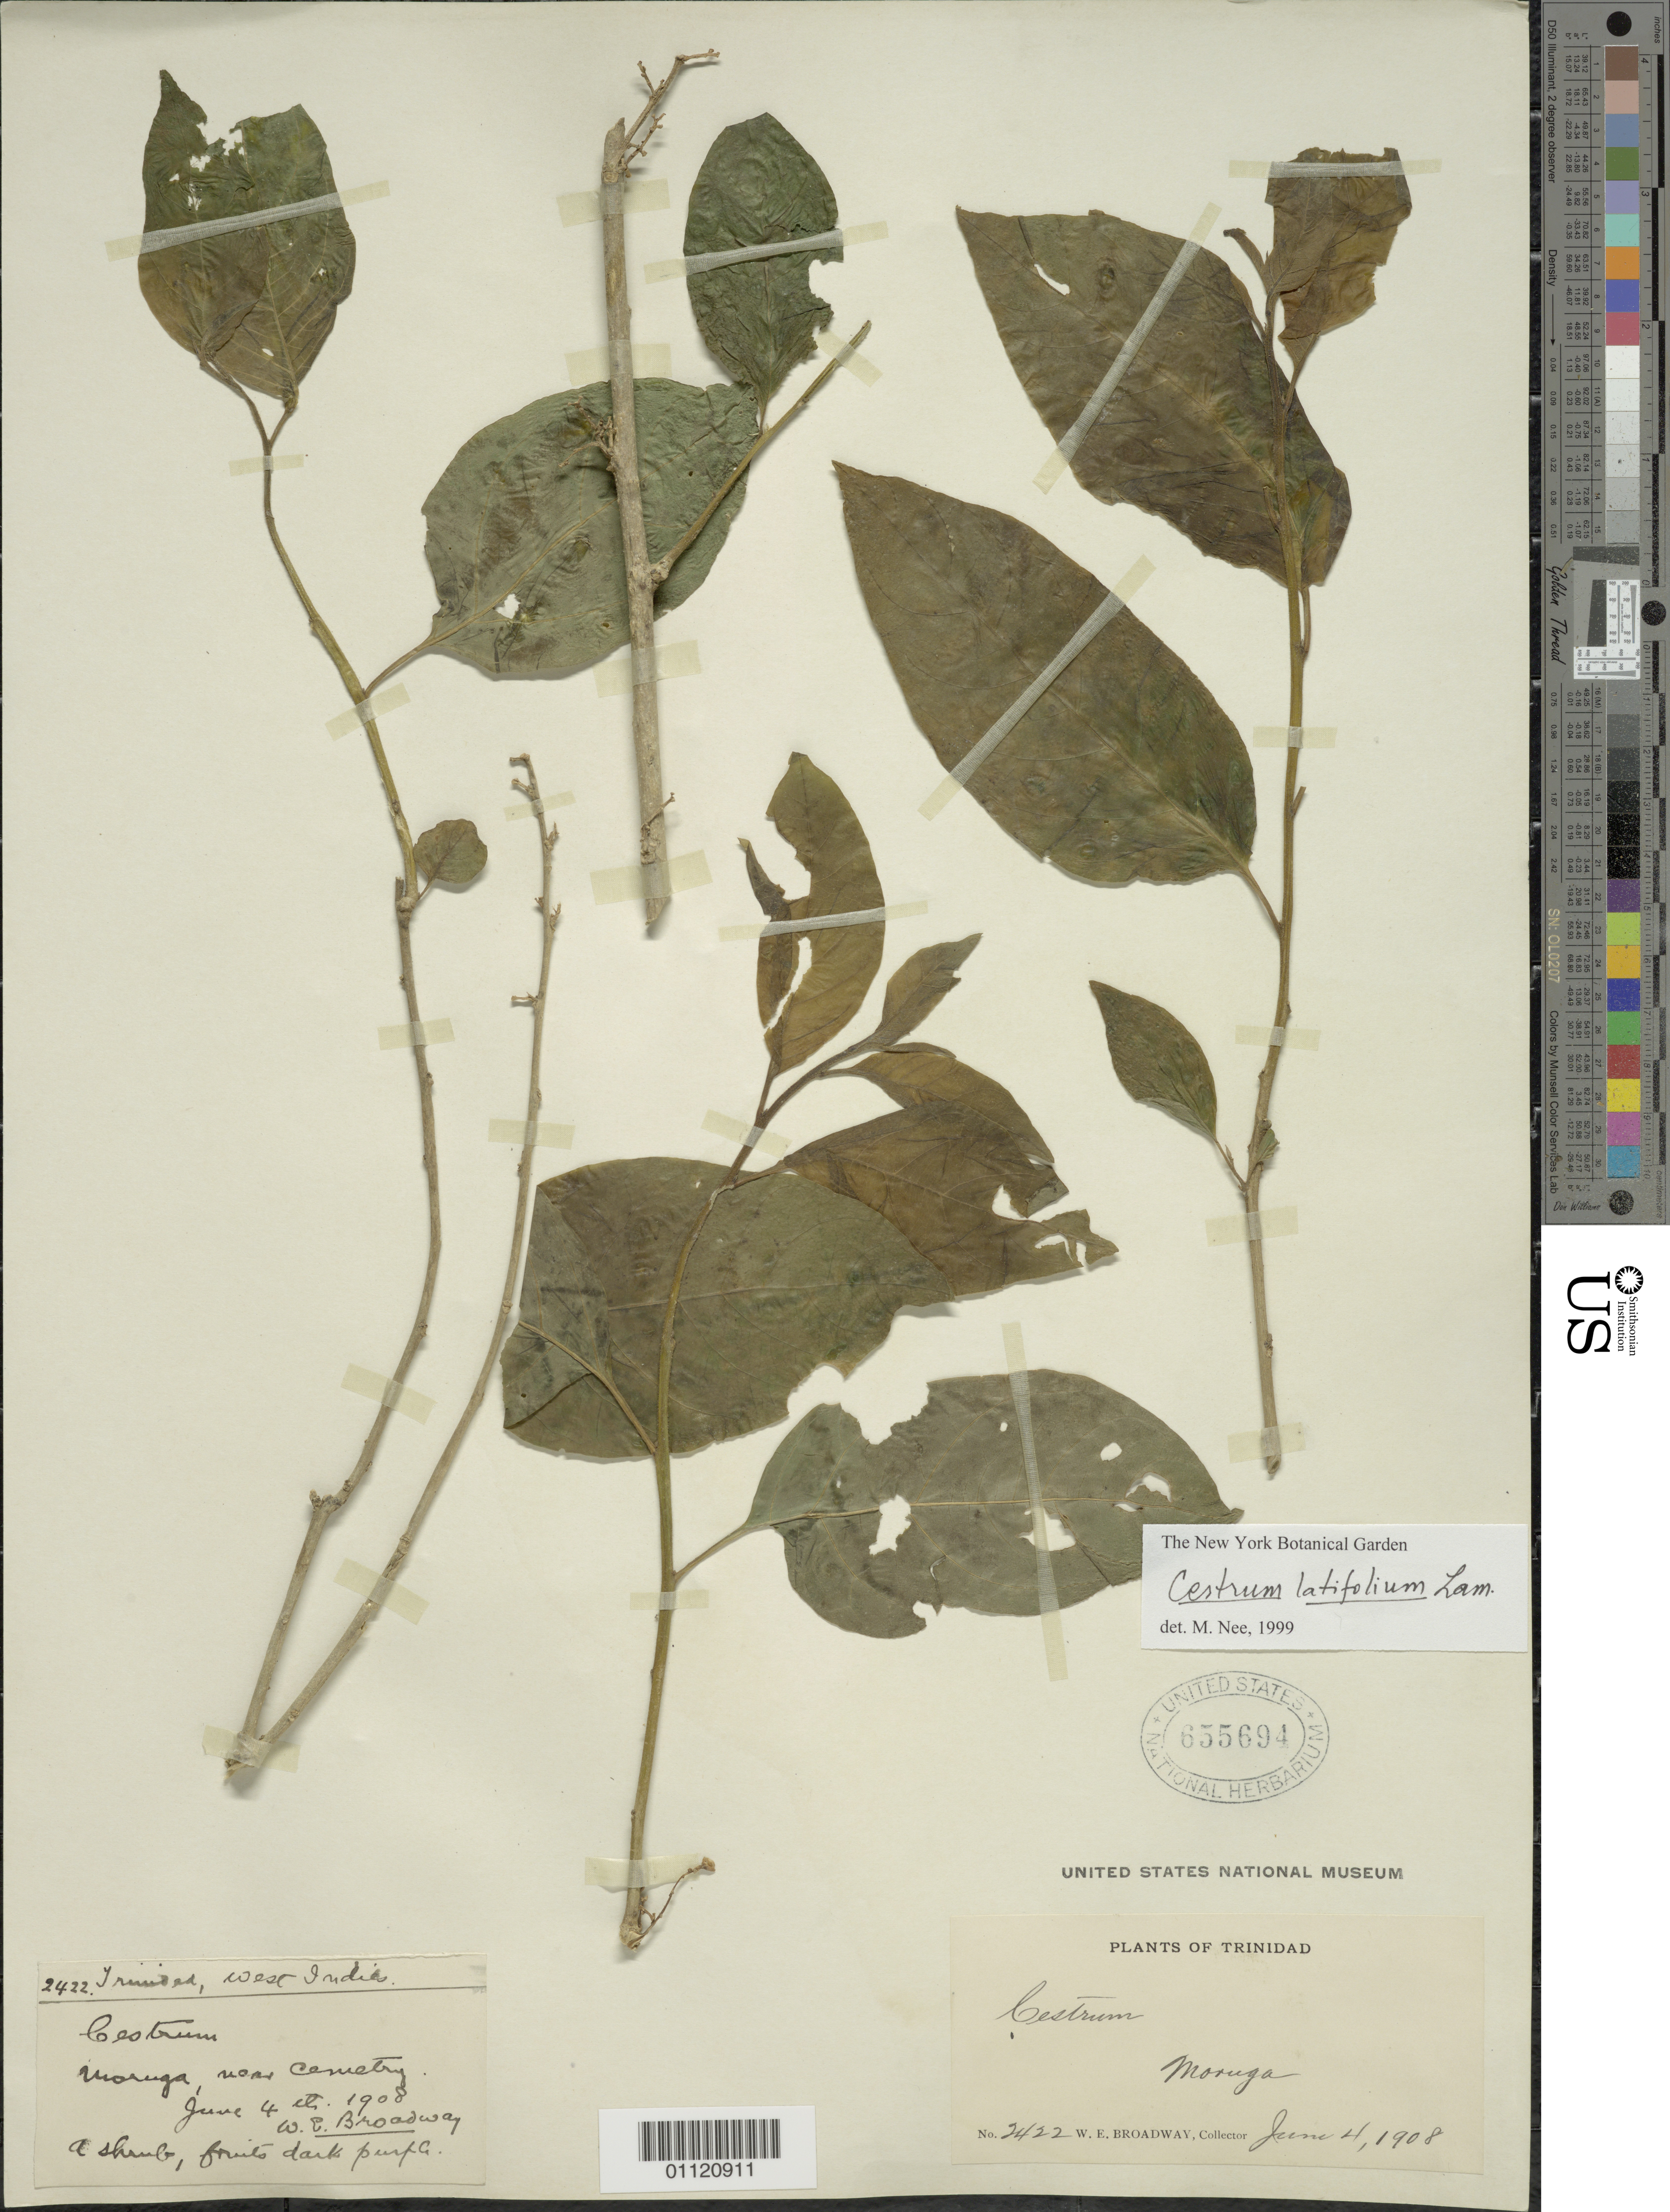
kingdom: Plantae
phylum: Tracheophyta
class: Magnoliopsida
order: Solanales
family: Solanaceae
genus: Cestrum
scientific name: Cestrum latifolium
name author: Lam.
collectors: W. E. Broadway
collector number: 2422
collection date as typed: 04 Jun 1908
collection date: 1908-06-04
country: Trinidad and Tobago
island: Trinidad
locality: Moruga, near cemetery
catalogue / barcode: US 655694